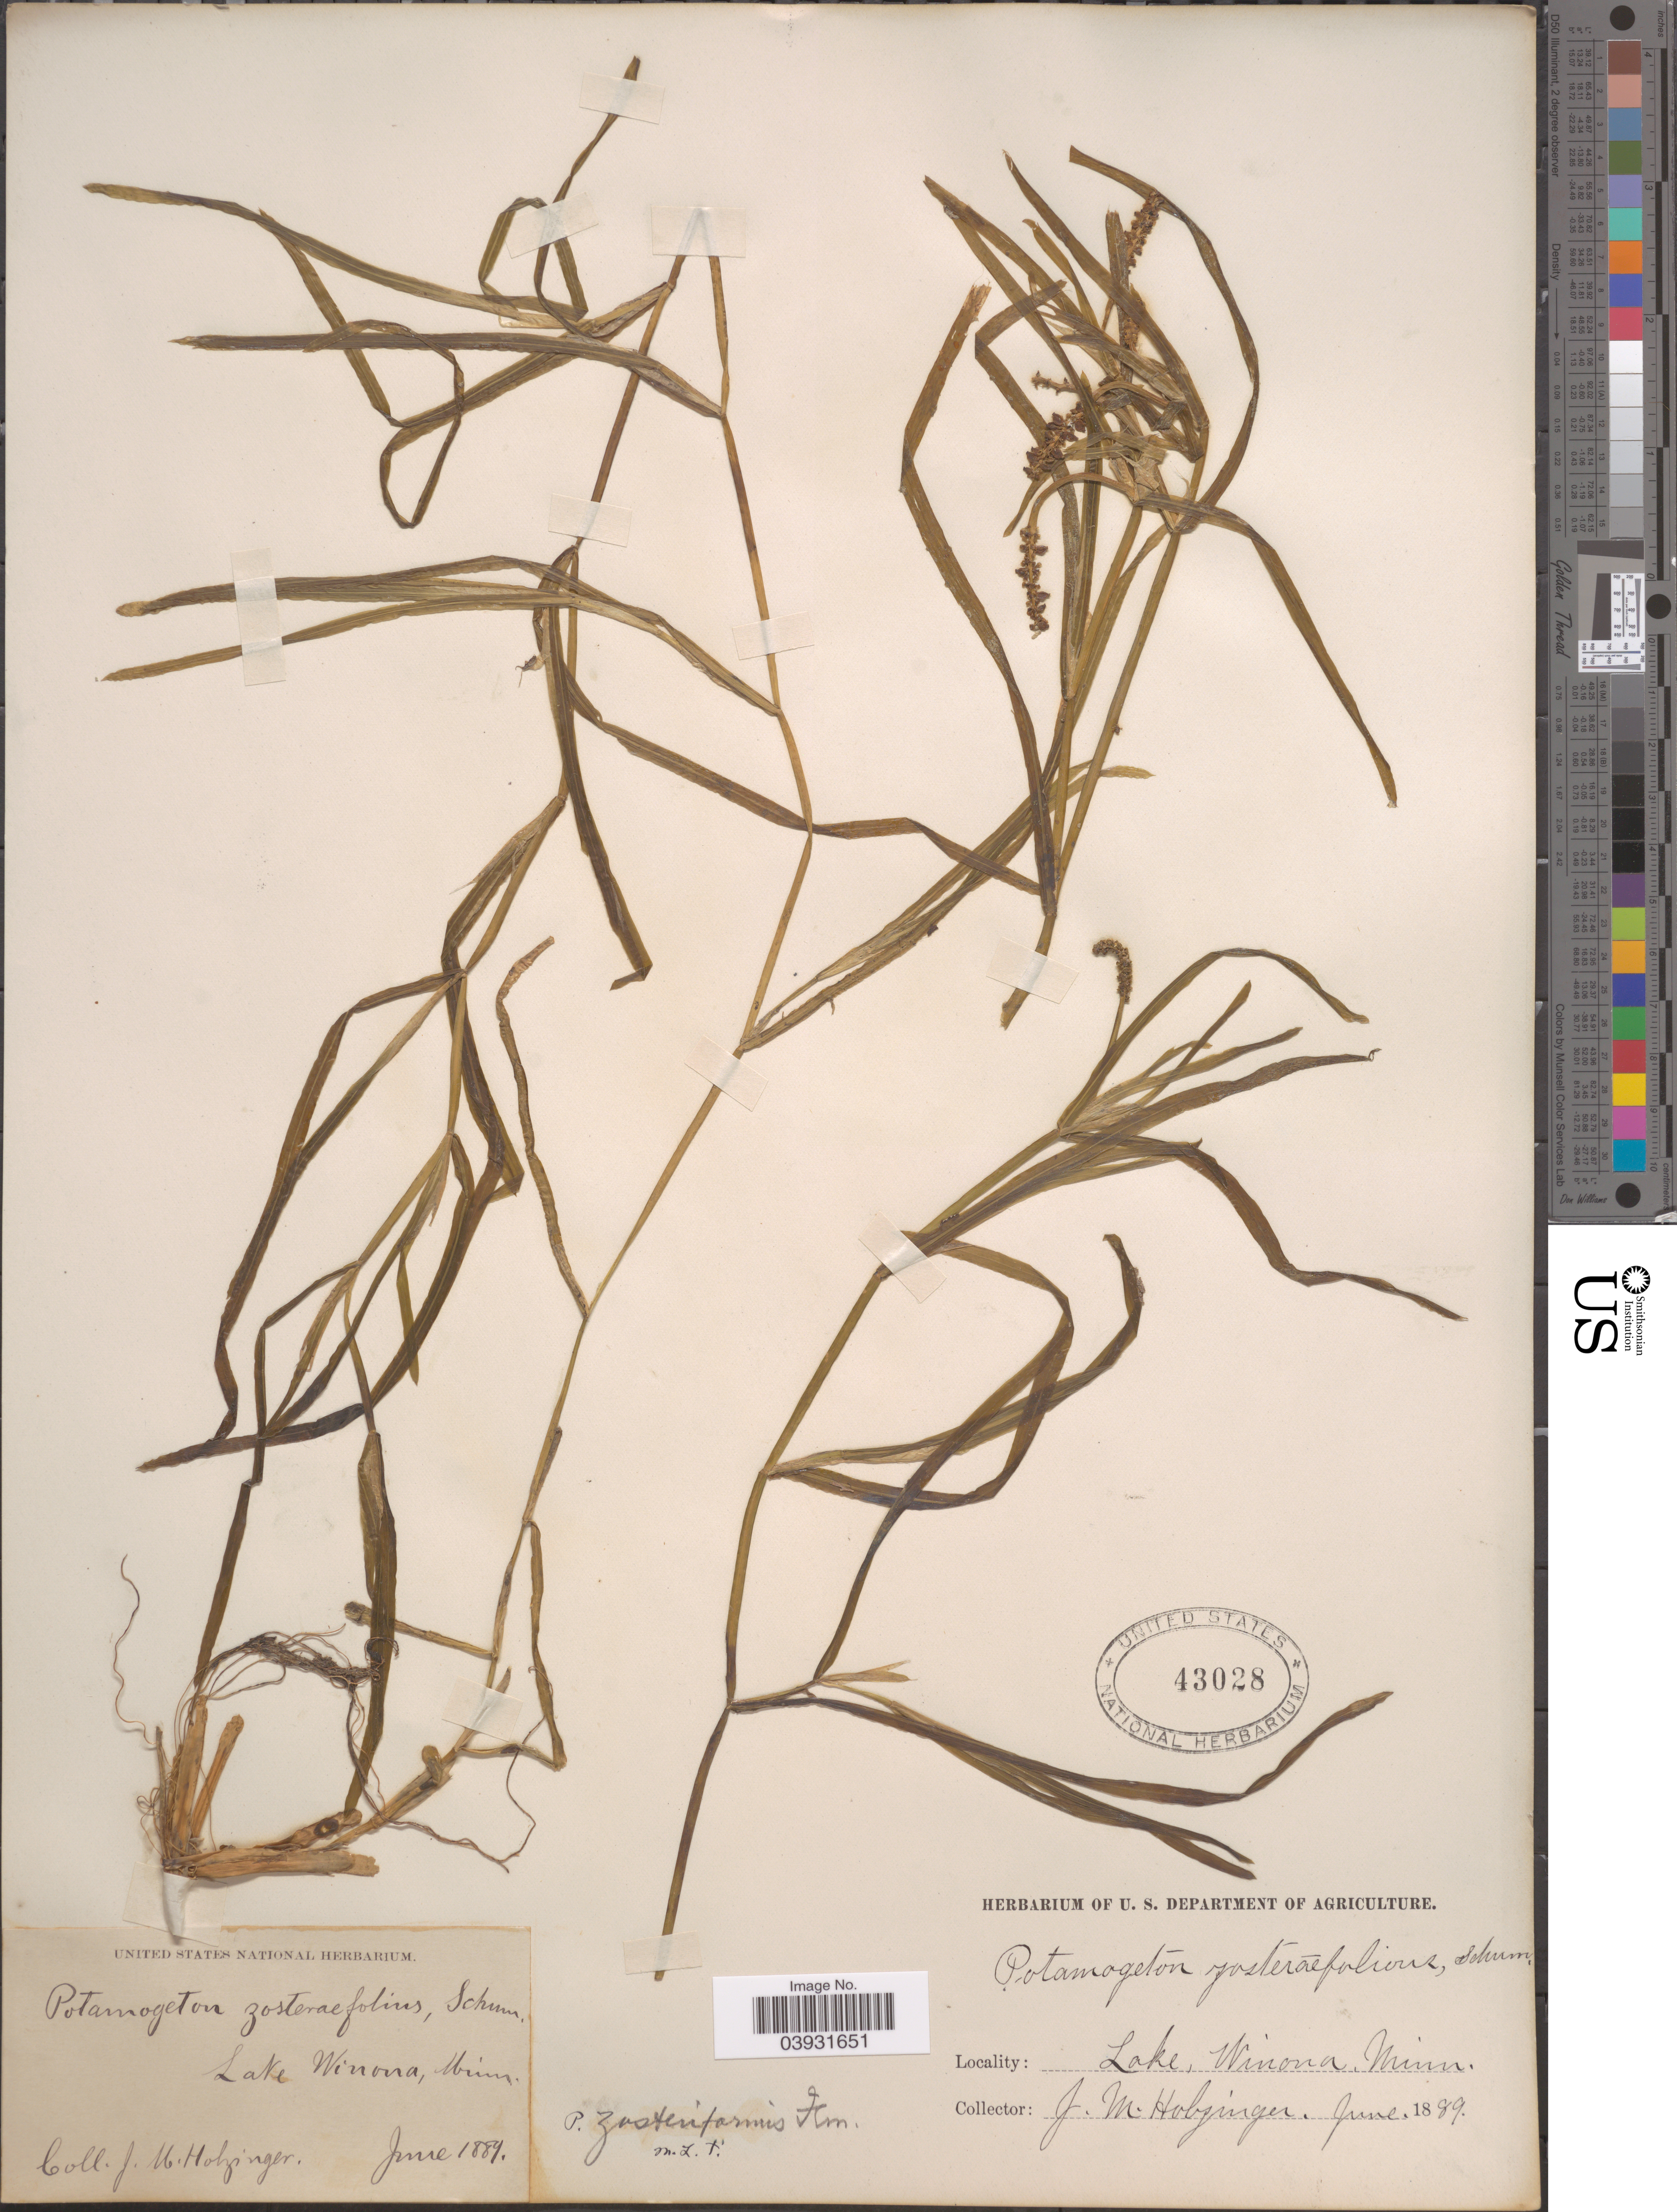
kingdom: Plantae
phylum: Tracheophyta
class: Liliopsida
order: Alismatales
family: Potamogetonaceae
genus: Potamogeton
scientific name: Potamogeton zosterifolius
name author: Schumach.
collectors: J. M. Holzinger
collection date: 1889-06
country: United States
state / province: Minnesota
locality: Lake Winona.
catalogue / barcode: US 43028